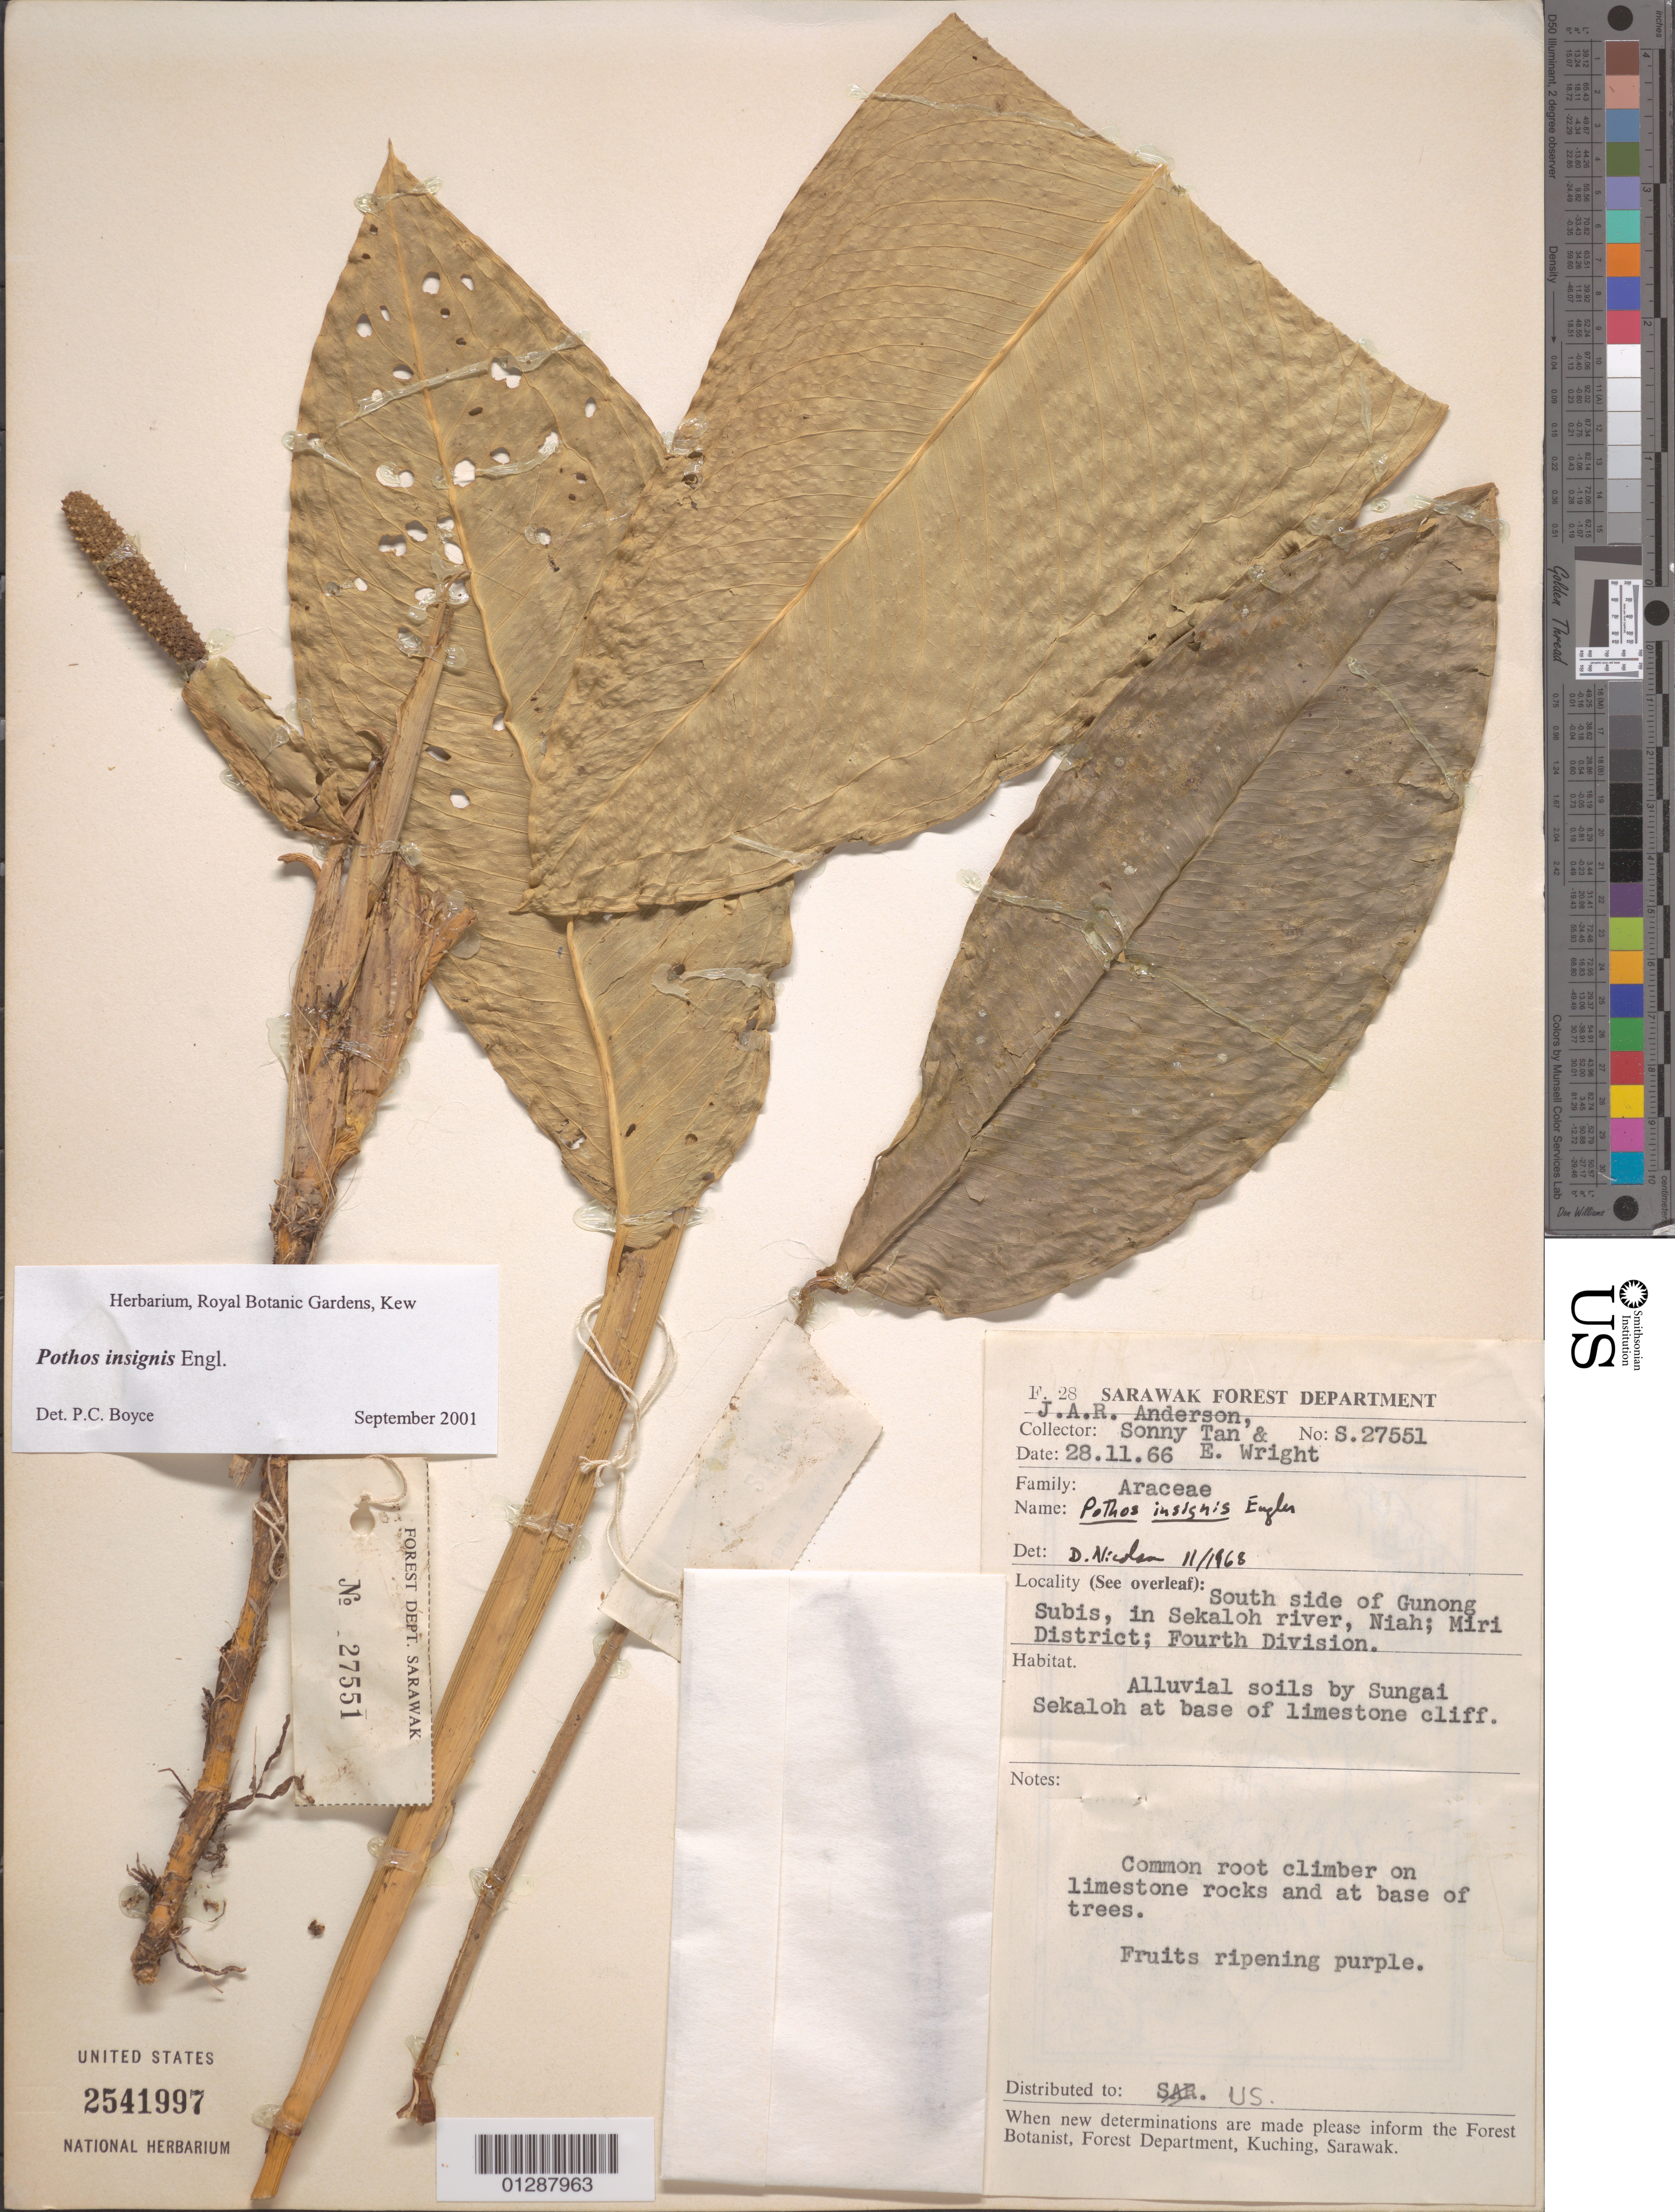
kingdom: Plantae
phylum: Tracheophyta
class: Liliopsida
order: Alismatales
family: Araceae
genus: Pothos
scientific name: Pothos insignis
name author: Engl.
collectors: J. A. R. Anderson, S. Tan & E. P. Wright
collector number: S27551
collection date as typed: Transcribed d/m/y: 28/11/66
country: Malaysia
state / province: Sarawak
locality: South side of Gunong Subis, in Sekaloh river, Niah; Miri District; Fourth Division. By Sungai Sekaloh at base of limestone cliff.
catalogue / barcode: US 2541997